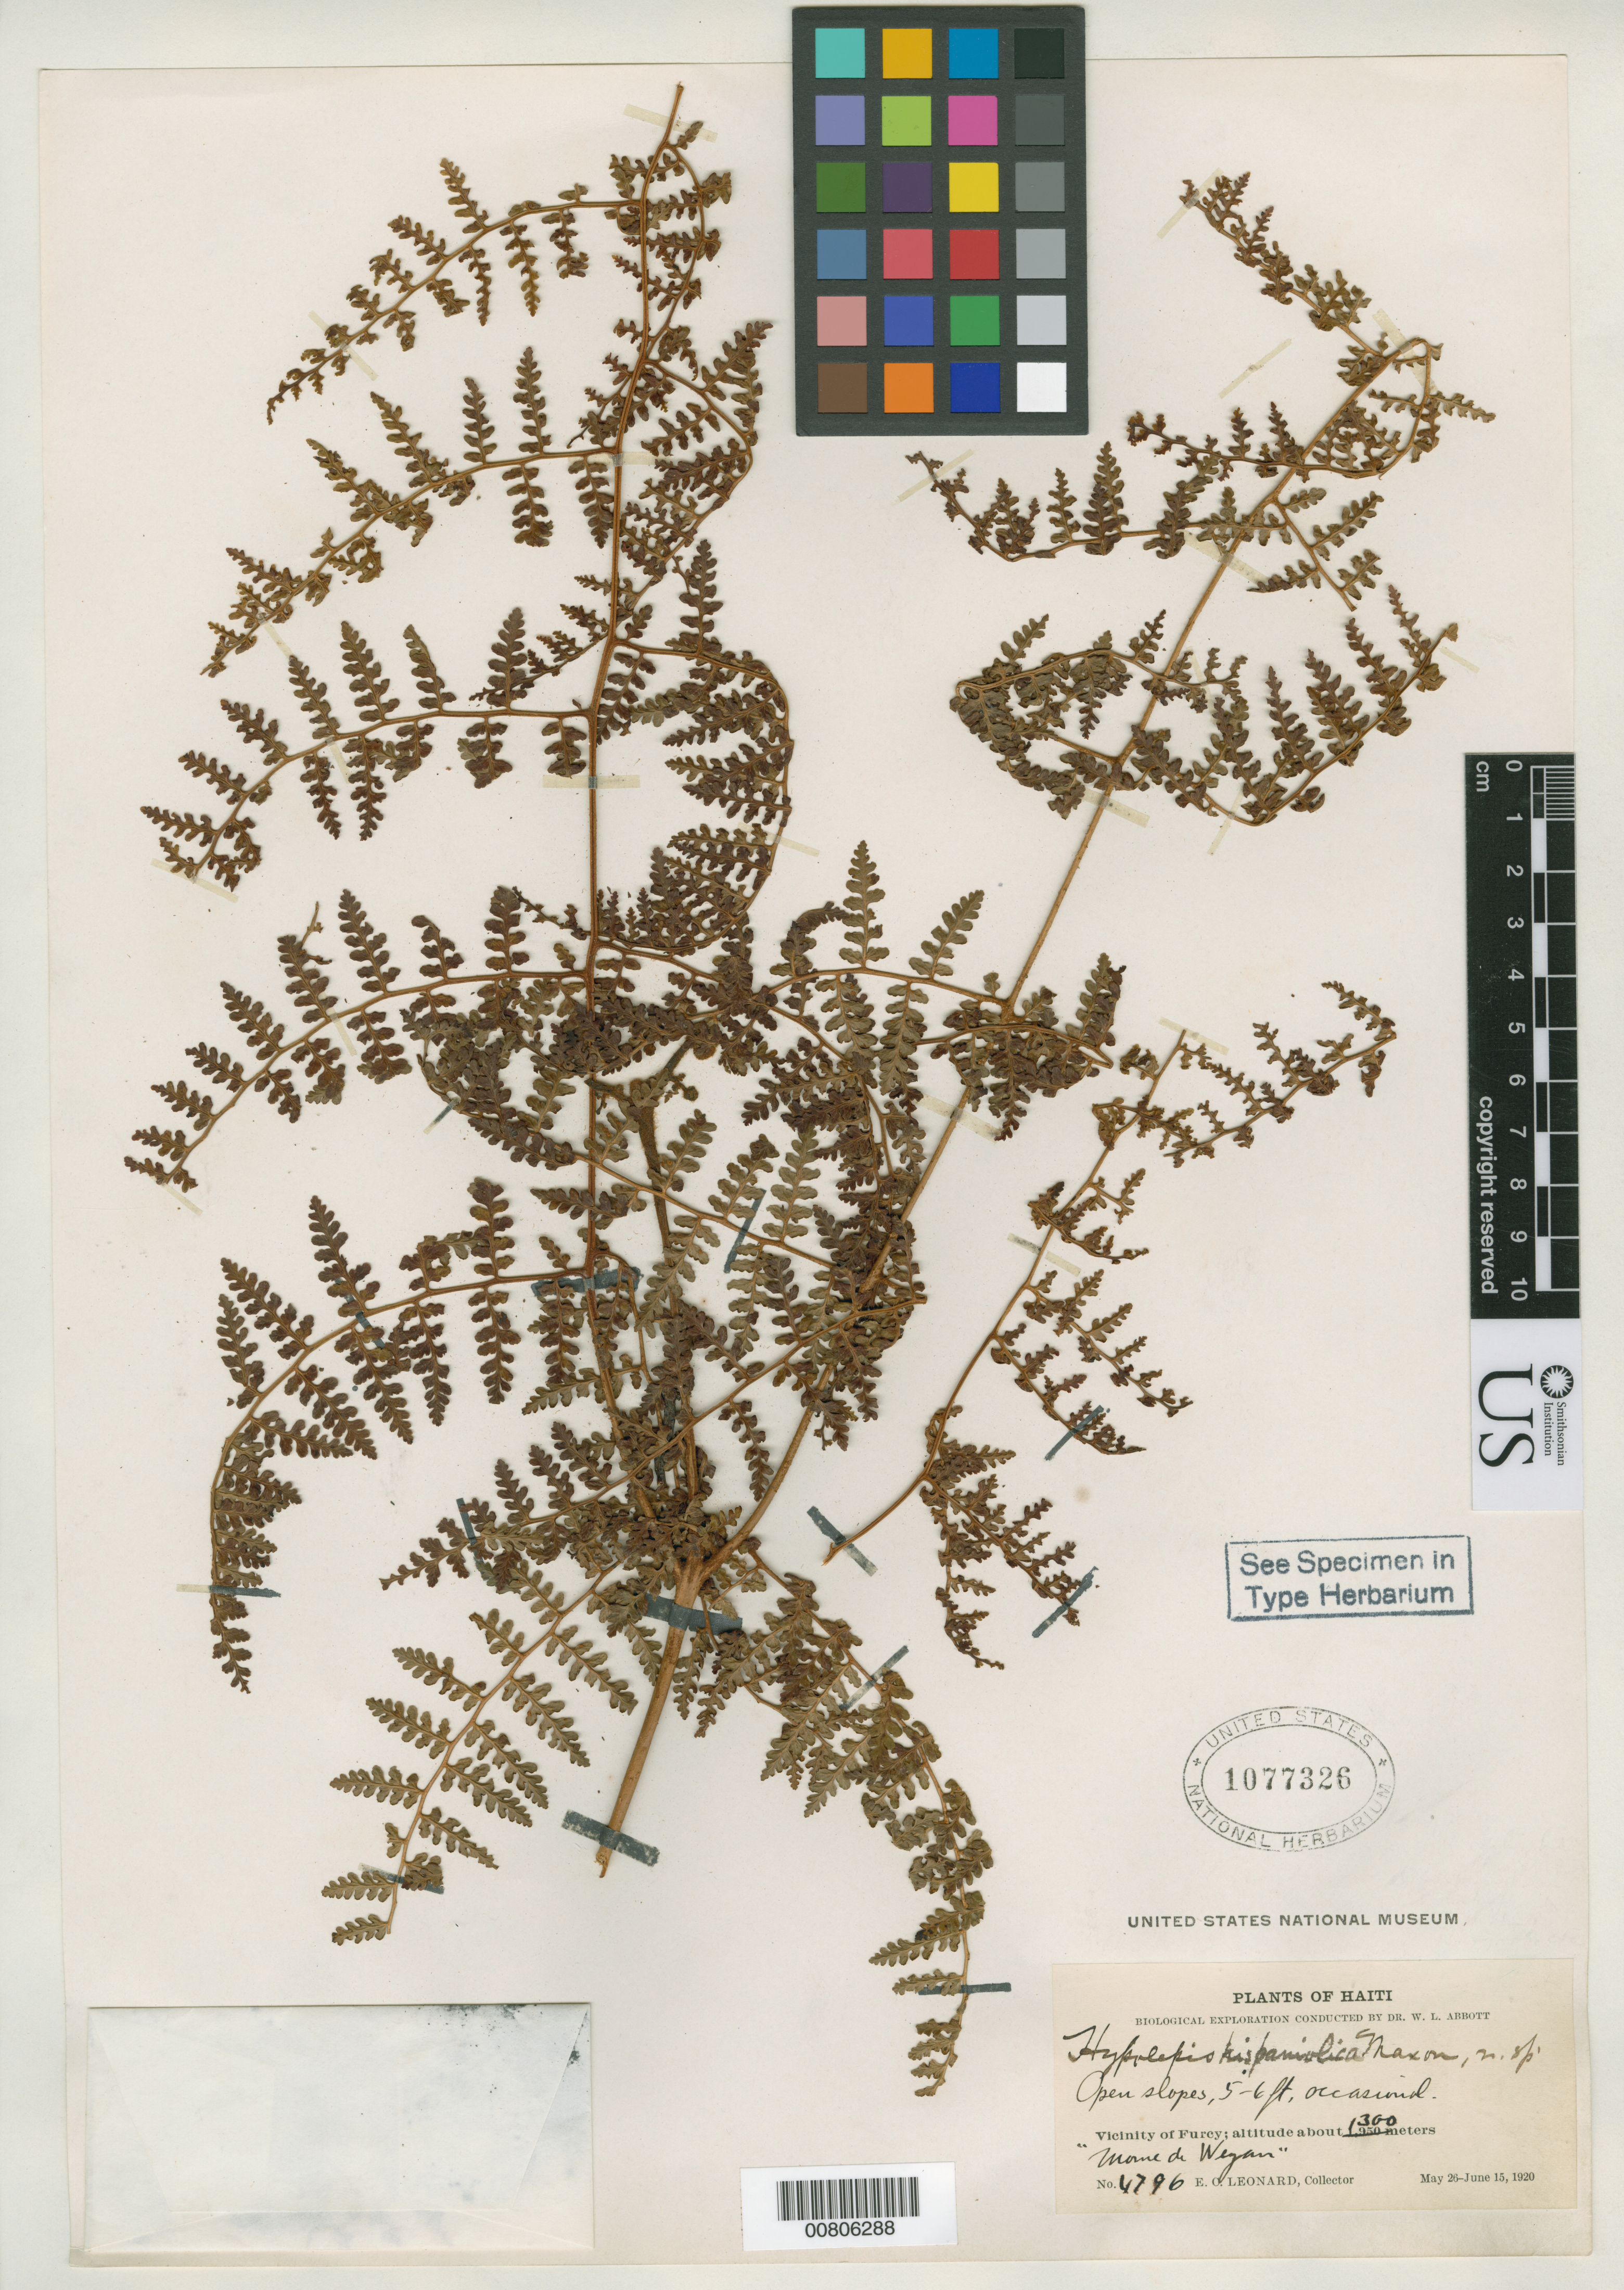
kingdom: Plantae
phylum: Tracheophyta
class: Polypodiopsida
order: Polypodiales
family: Dennstaedtiaceae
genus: Hypolepis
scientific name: Hypolepis hispaniolica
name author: Maxon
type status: Isotype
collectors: E. C. Leonard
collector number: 4796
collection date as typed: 26 May 1920 to 15 Jun 1920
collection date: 1920-05-26/1920-06-15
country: Haiti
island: Hispaniola Island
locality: Vicinity of Furcy, Morne de Weyan.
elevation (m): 1300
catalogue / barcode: US 1077326